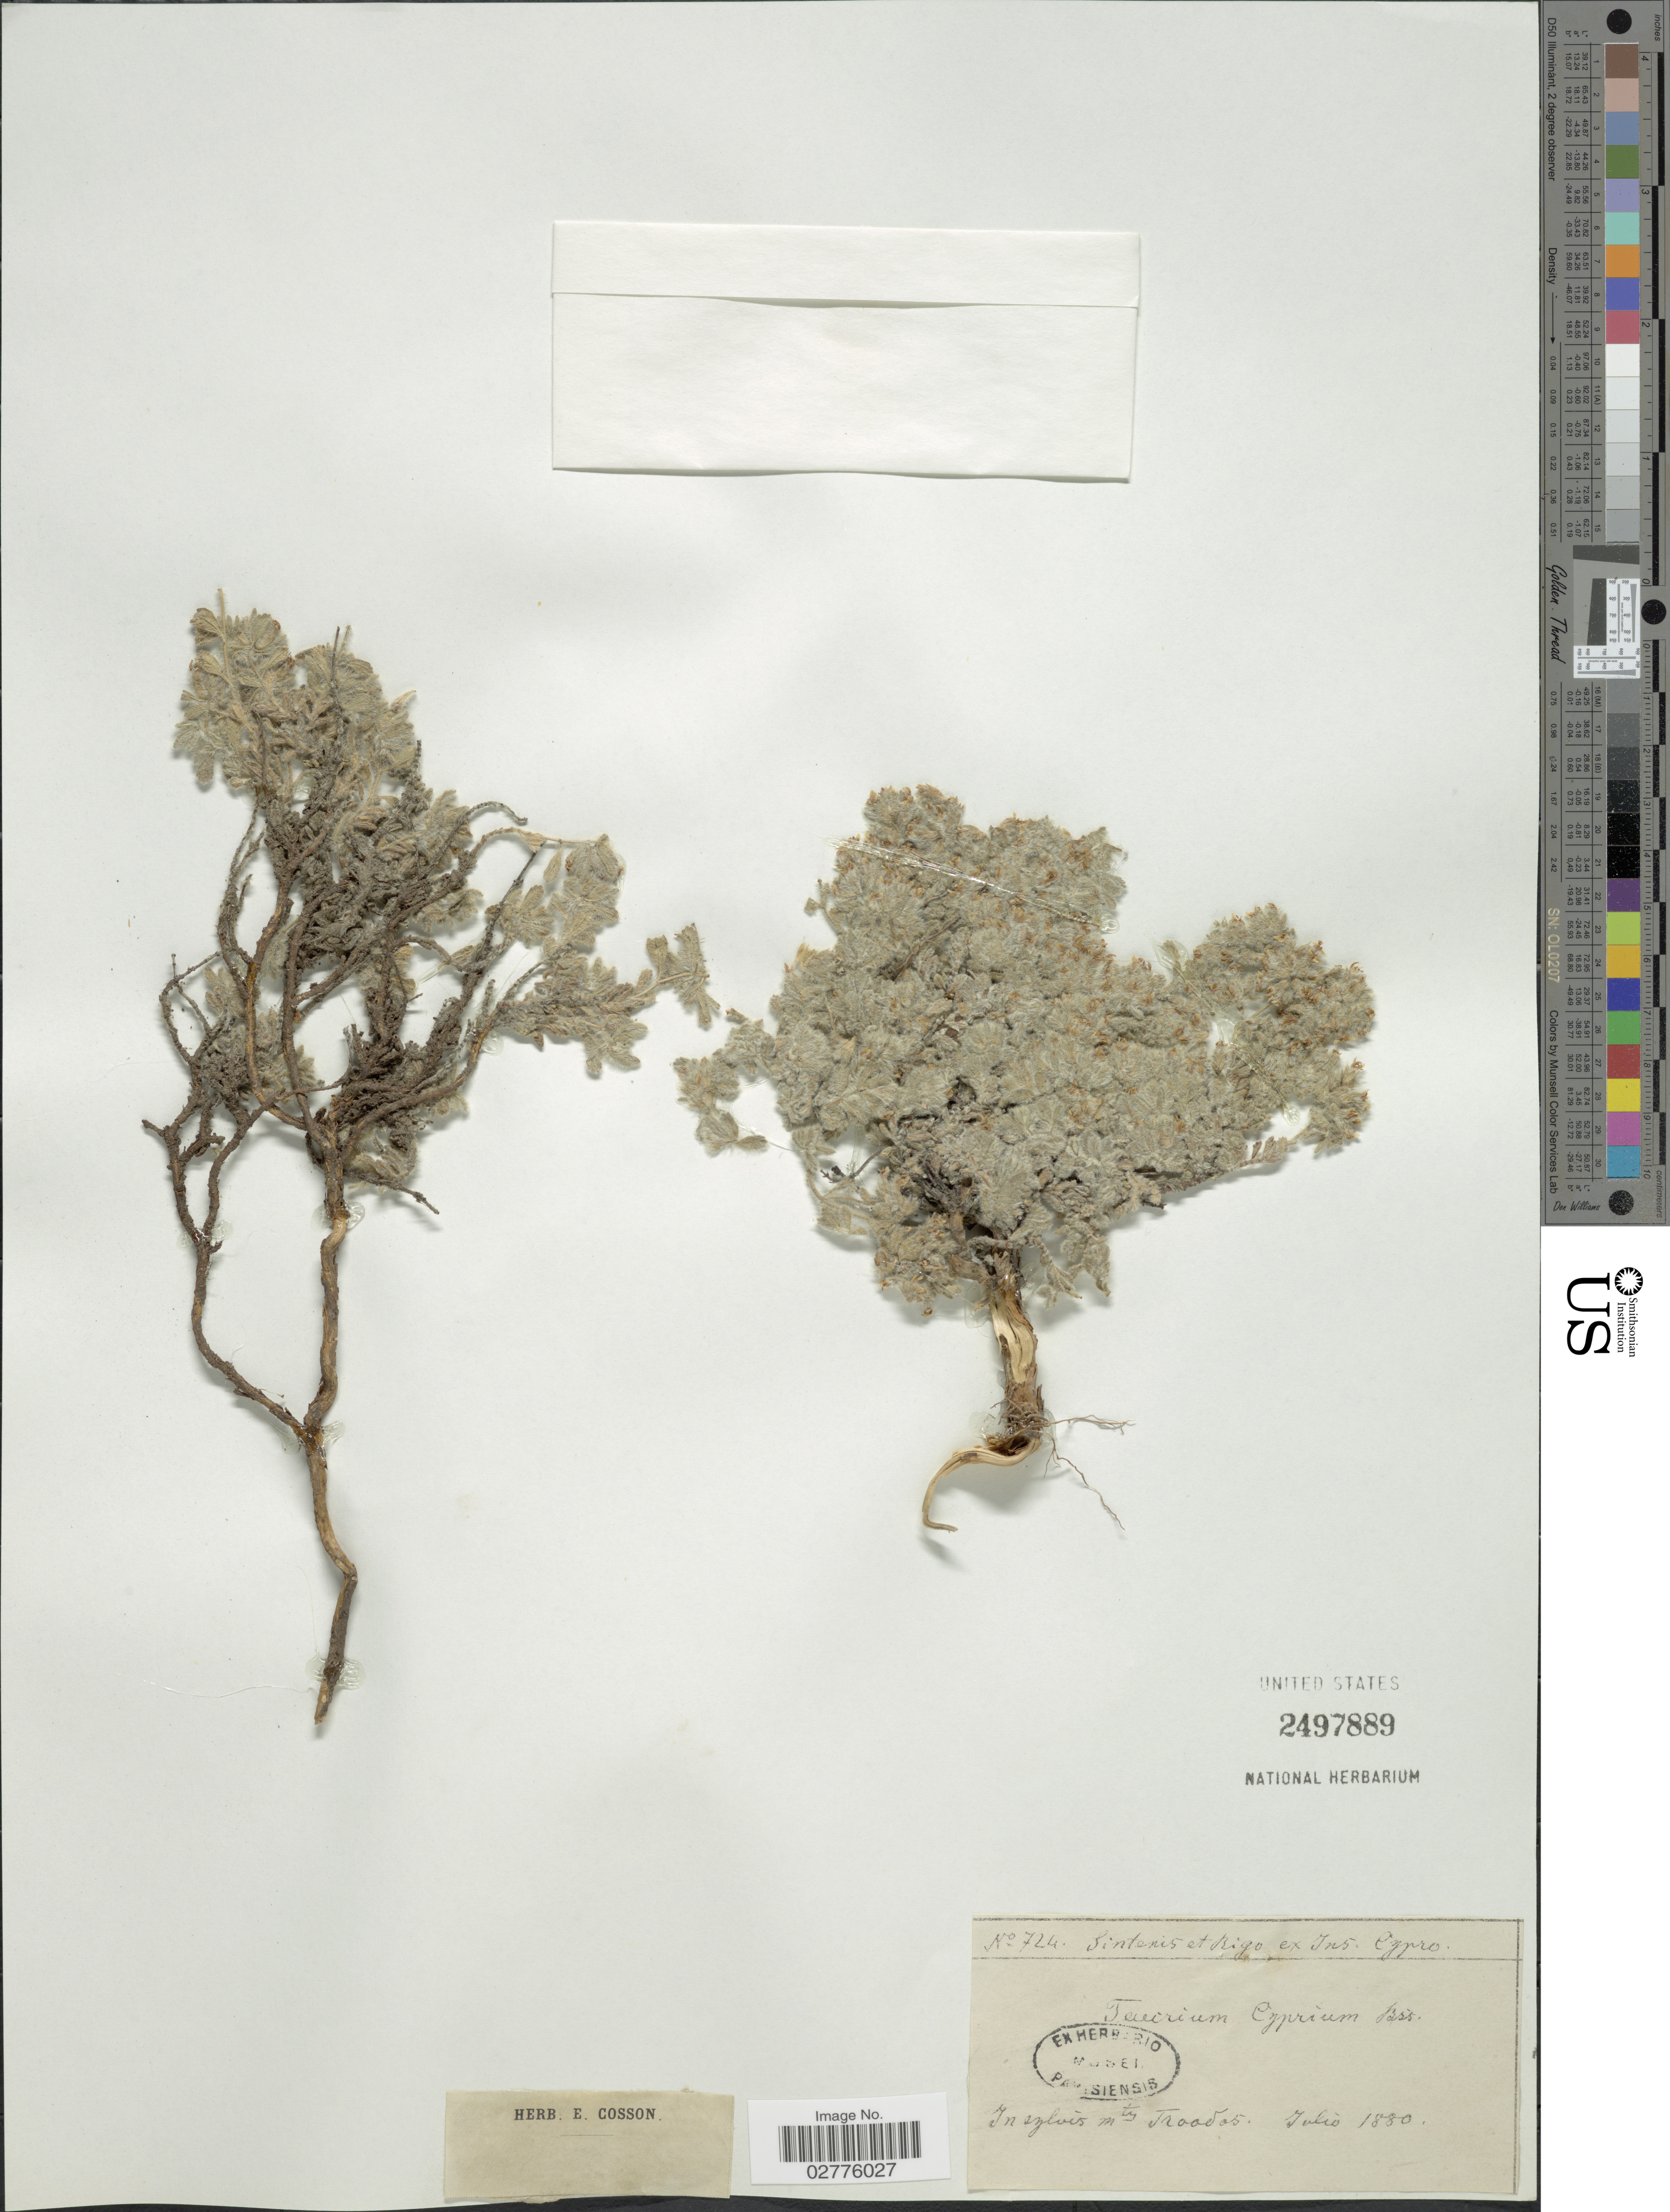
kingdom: Plantae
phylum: Tracheophyta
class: Magnoliopsida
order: Lamiales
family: Lamiaceae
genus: Teucrium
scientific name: Teucrium cyprium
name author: Boiss.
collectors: -. Sintenis & -- Rigo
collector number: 724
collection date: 1880-07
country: Cyprus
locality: Ins. Cypro, in sylvis mtn Troodos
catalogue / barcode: US 2497889